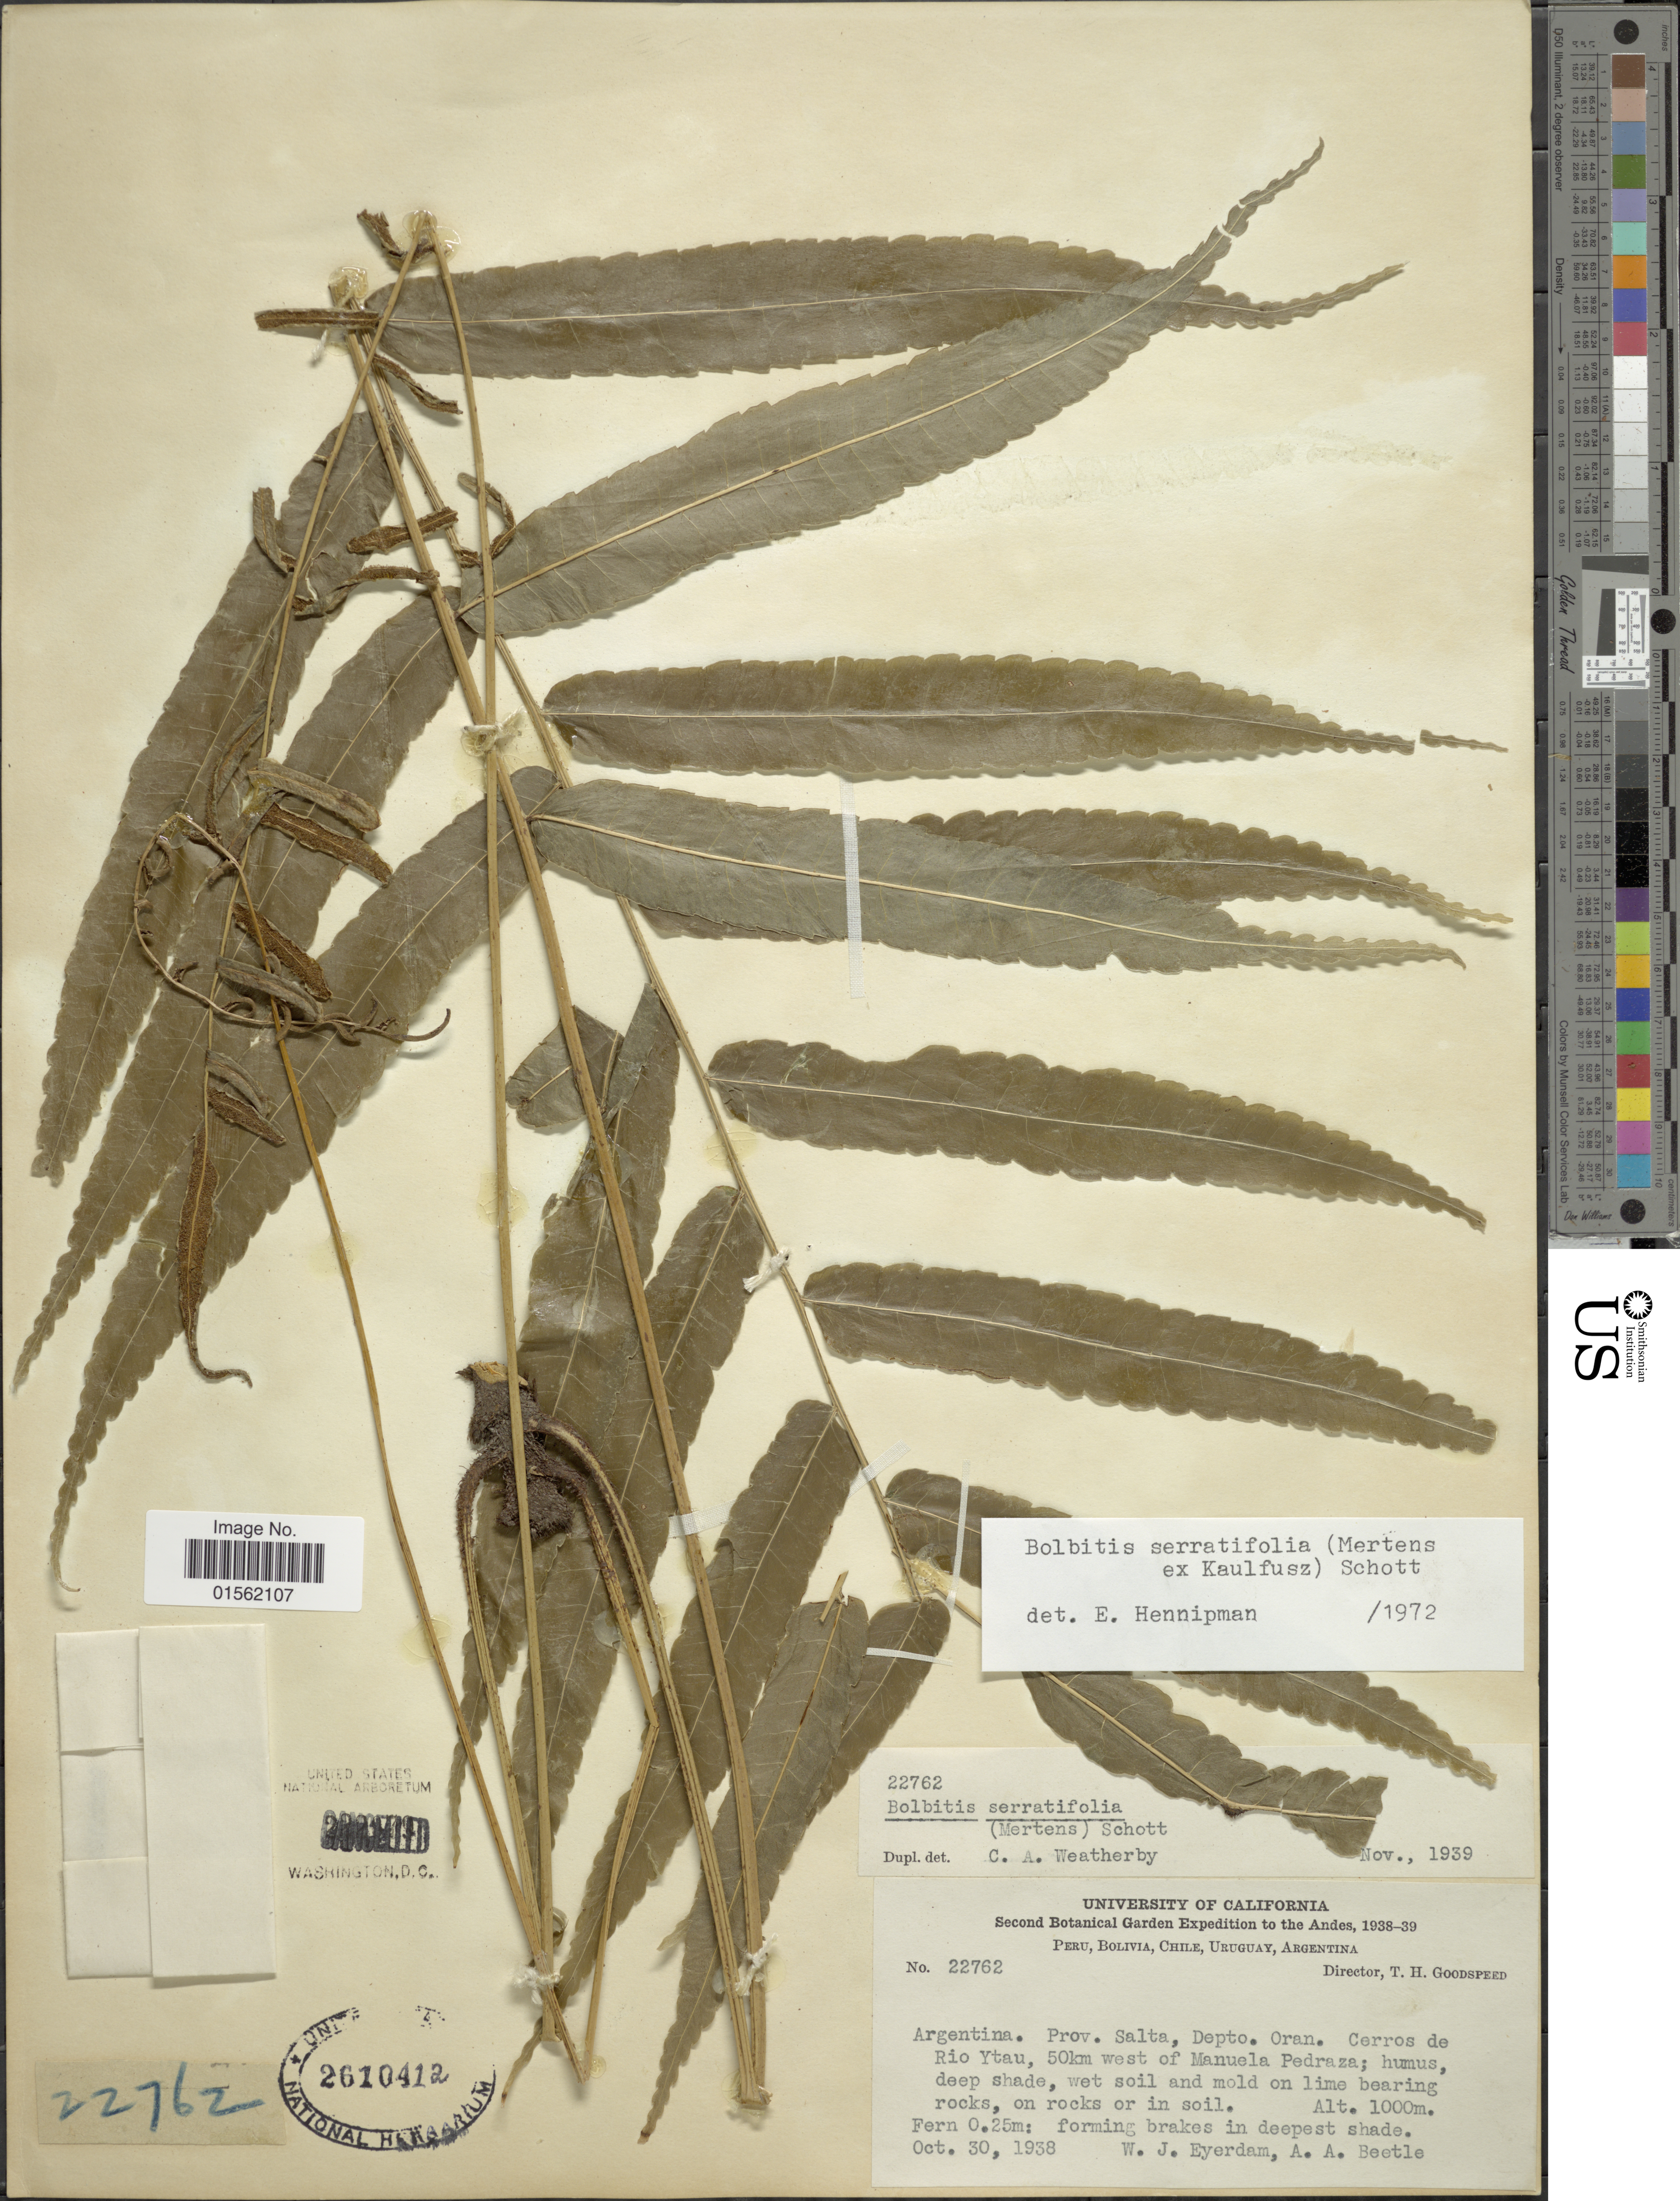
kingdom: Plantae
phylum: Tracheophyta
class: Polypodiopsida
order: Polypodiales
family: Dryopteridaceae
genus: Bolbitis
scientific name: Bolbitis serratifolia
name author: (Mert. ex Kaulf.) Schott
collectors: W. J. Eyerdam & A. A. Beetle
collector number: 22762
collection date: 1938-10-30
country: Argentina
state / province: Salta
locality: Andes. depto. Oran. Cerros de Rio Ytau, 50km west of Manuela Pedraza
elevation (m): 1000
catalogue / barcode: US 2610412